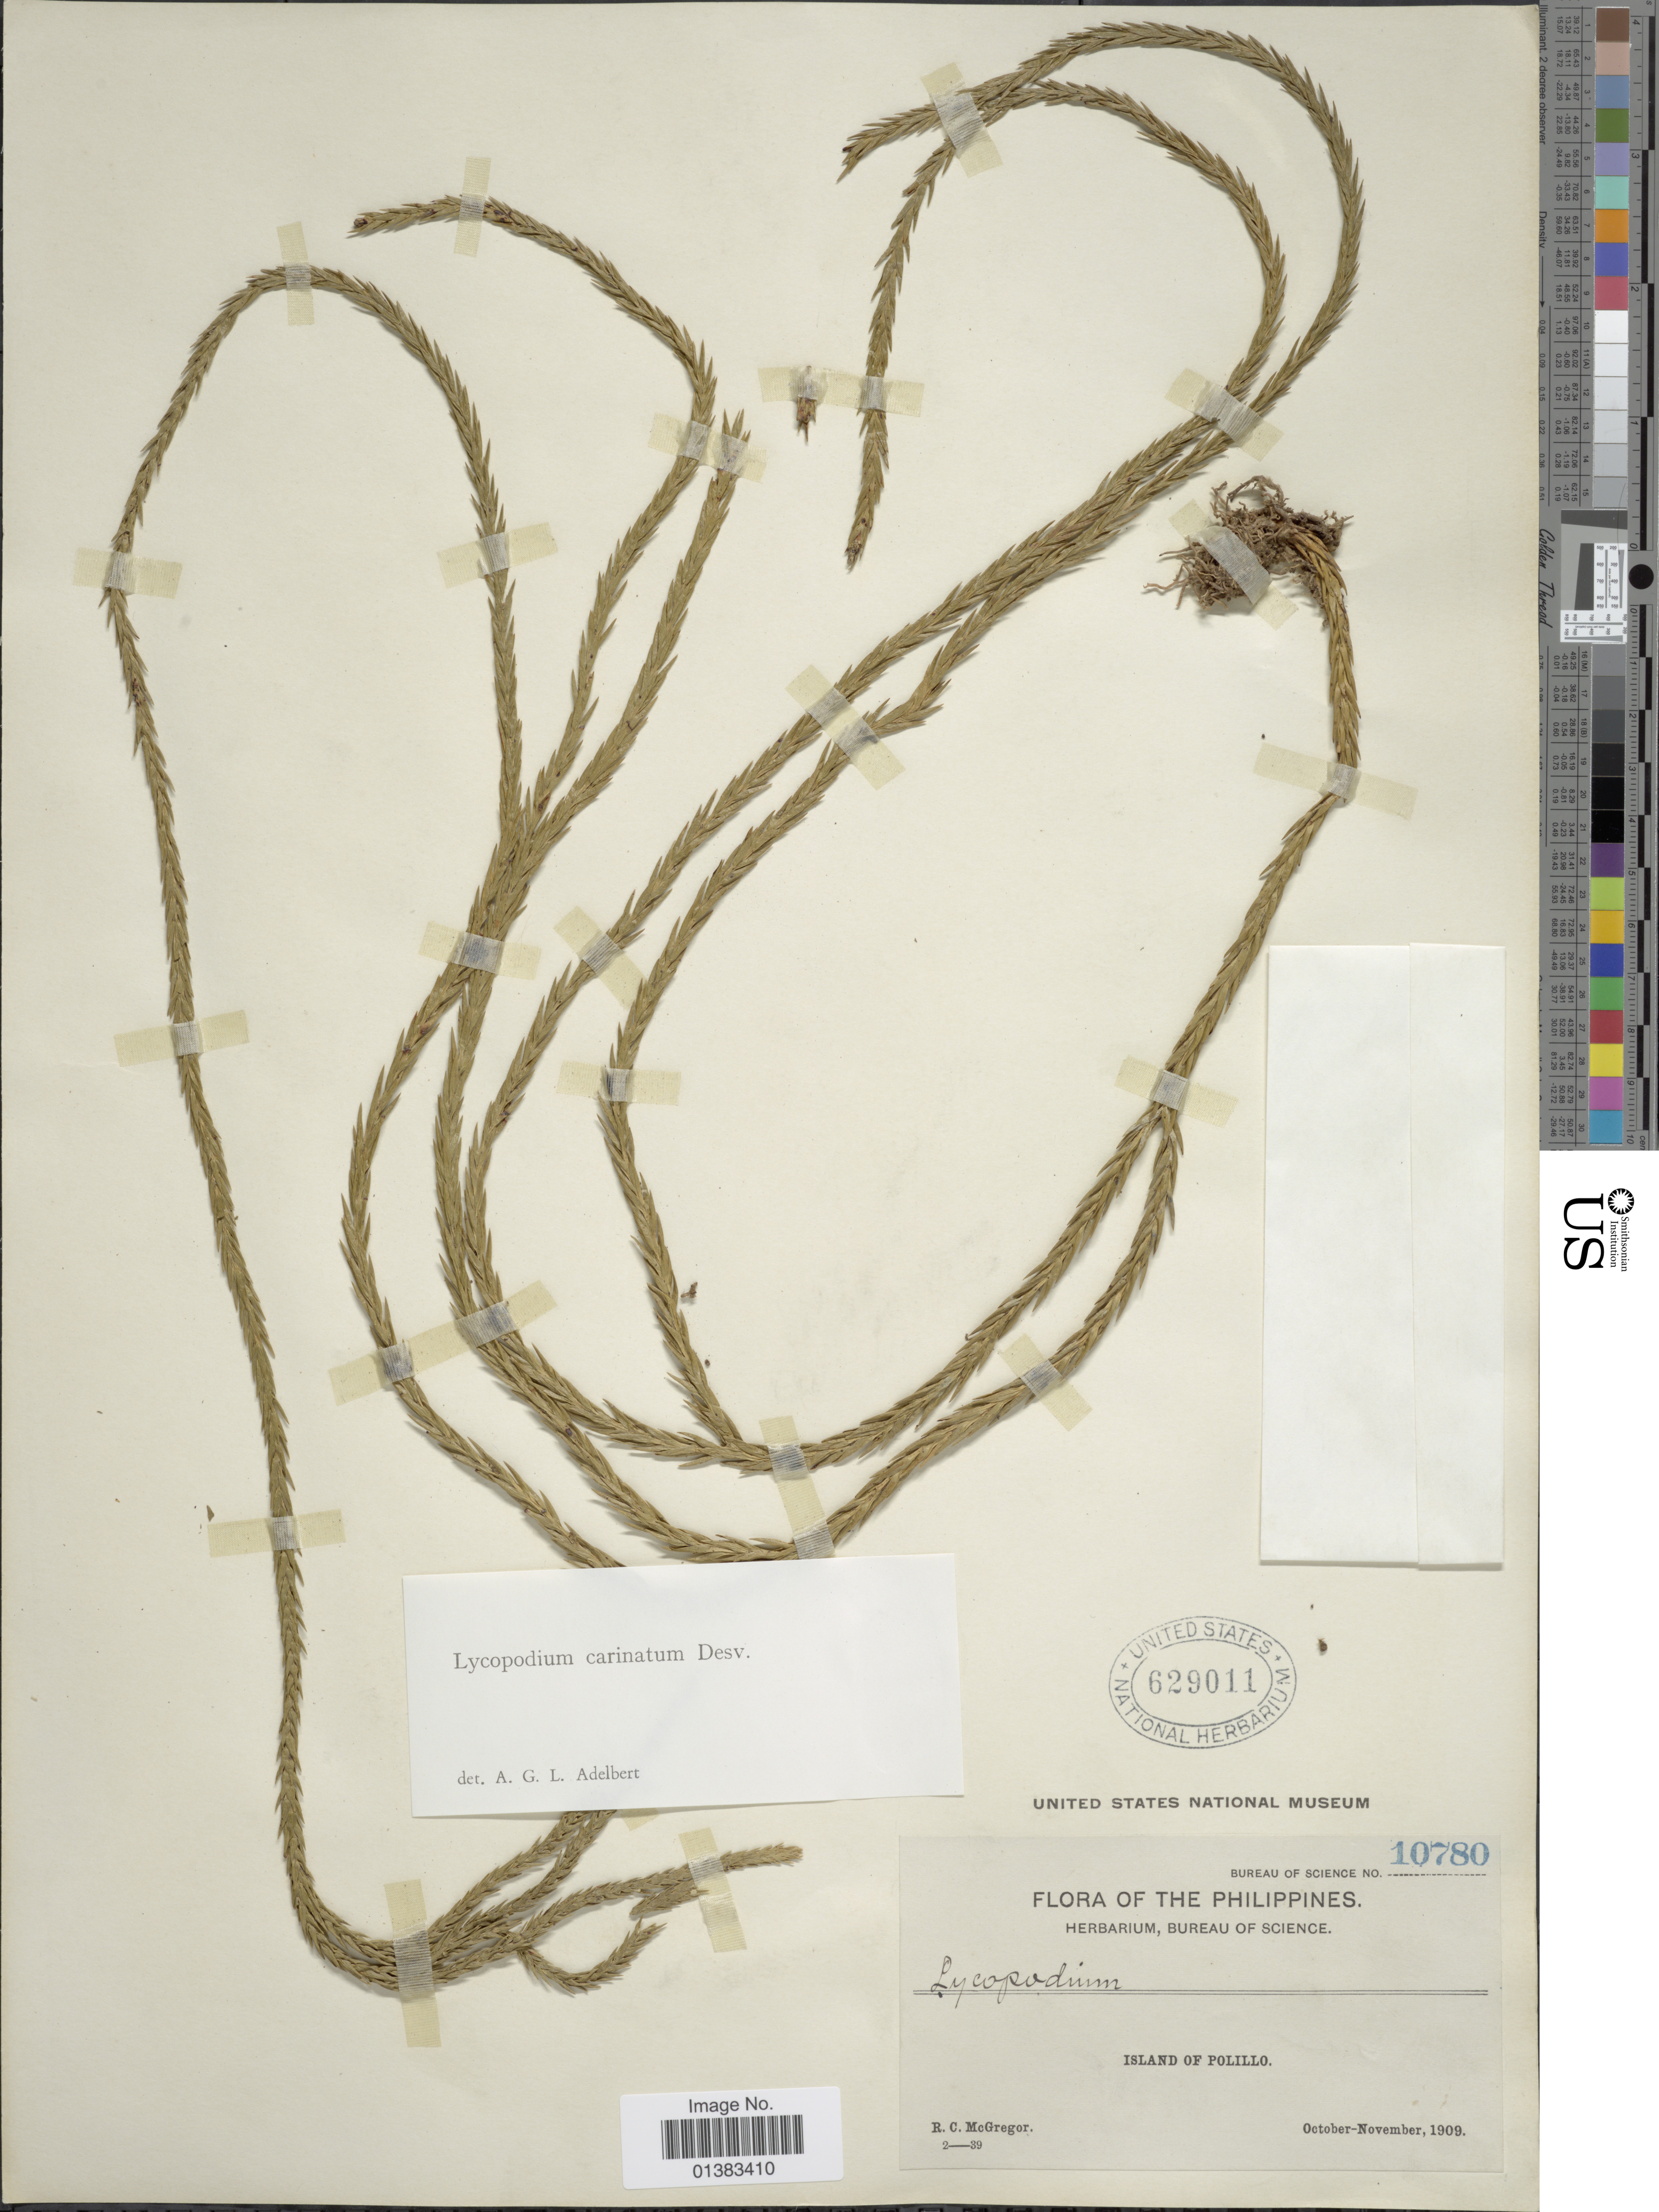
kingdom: Plantae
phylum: Tracheophyta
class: Lycopodiopsida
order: Lycopodiales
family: Lycopodiaceae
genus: Phlegmariurus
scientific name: Phlegmariurus carinatus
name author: (Desv.) Ching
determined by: Field, A. R.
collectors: R. C. McGregor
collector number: Bureau of Science 10780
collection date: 1909-10/1909-11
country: Philippines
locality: Island of Polillo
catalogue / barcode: US 629011